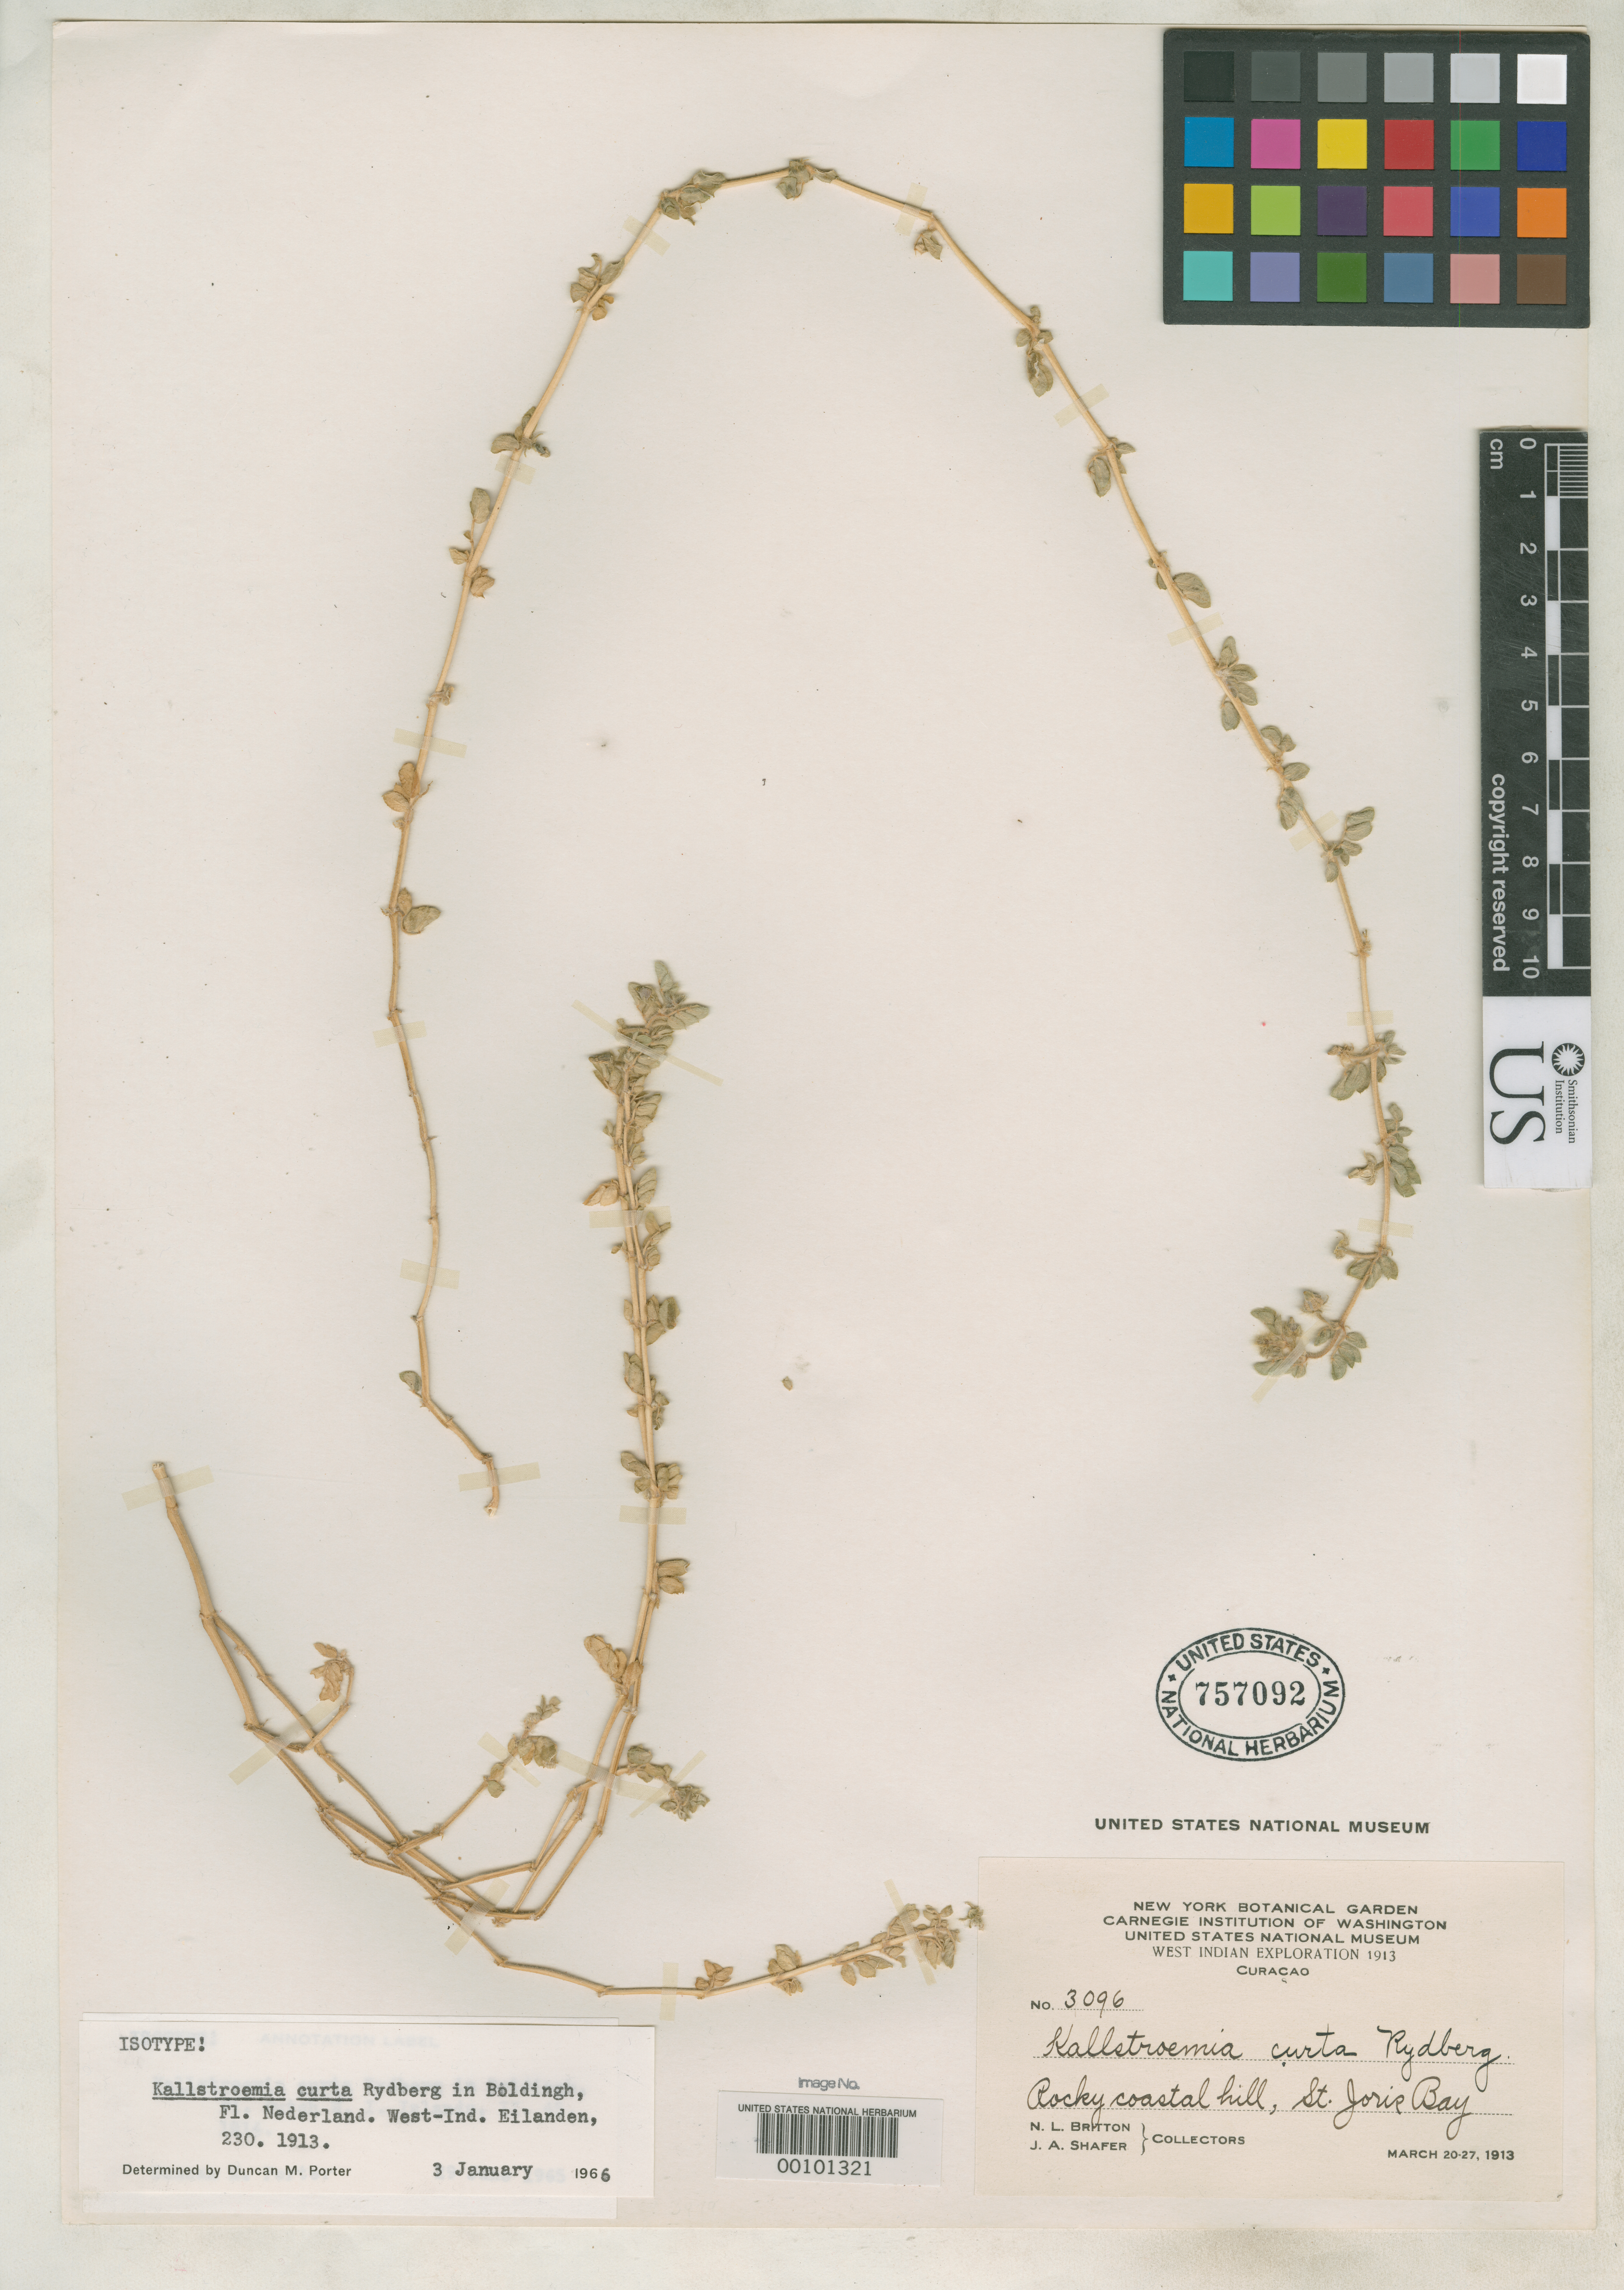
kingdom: Plantae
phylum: Tracheophyta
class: Magnoliopsida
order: Zygophyllales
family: Zygophyllaceae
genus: Kallstroemia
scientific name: Kallstroemia curta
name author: Rydb.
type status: Isotype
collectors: N. Britton & J. A. Shafer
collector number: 3096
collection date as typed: Mar 1913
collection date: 1913-03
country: Curaçao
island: Curaçao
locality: St. Joris Bay.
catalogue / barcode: US 757092